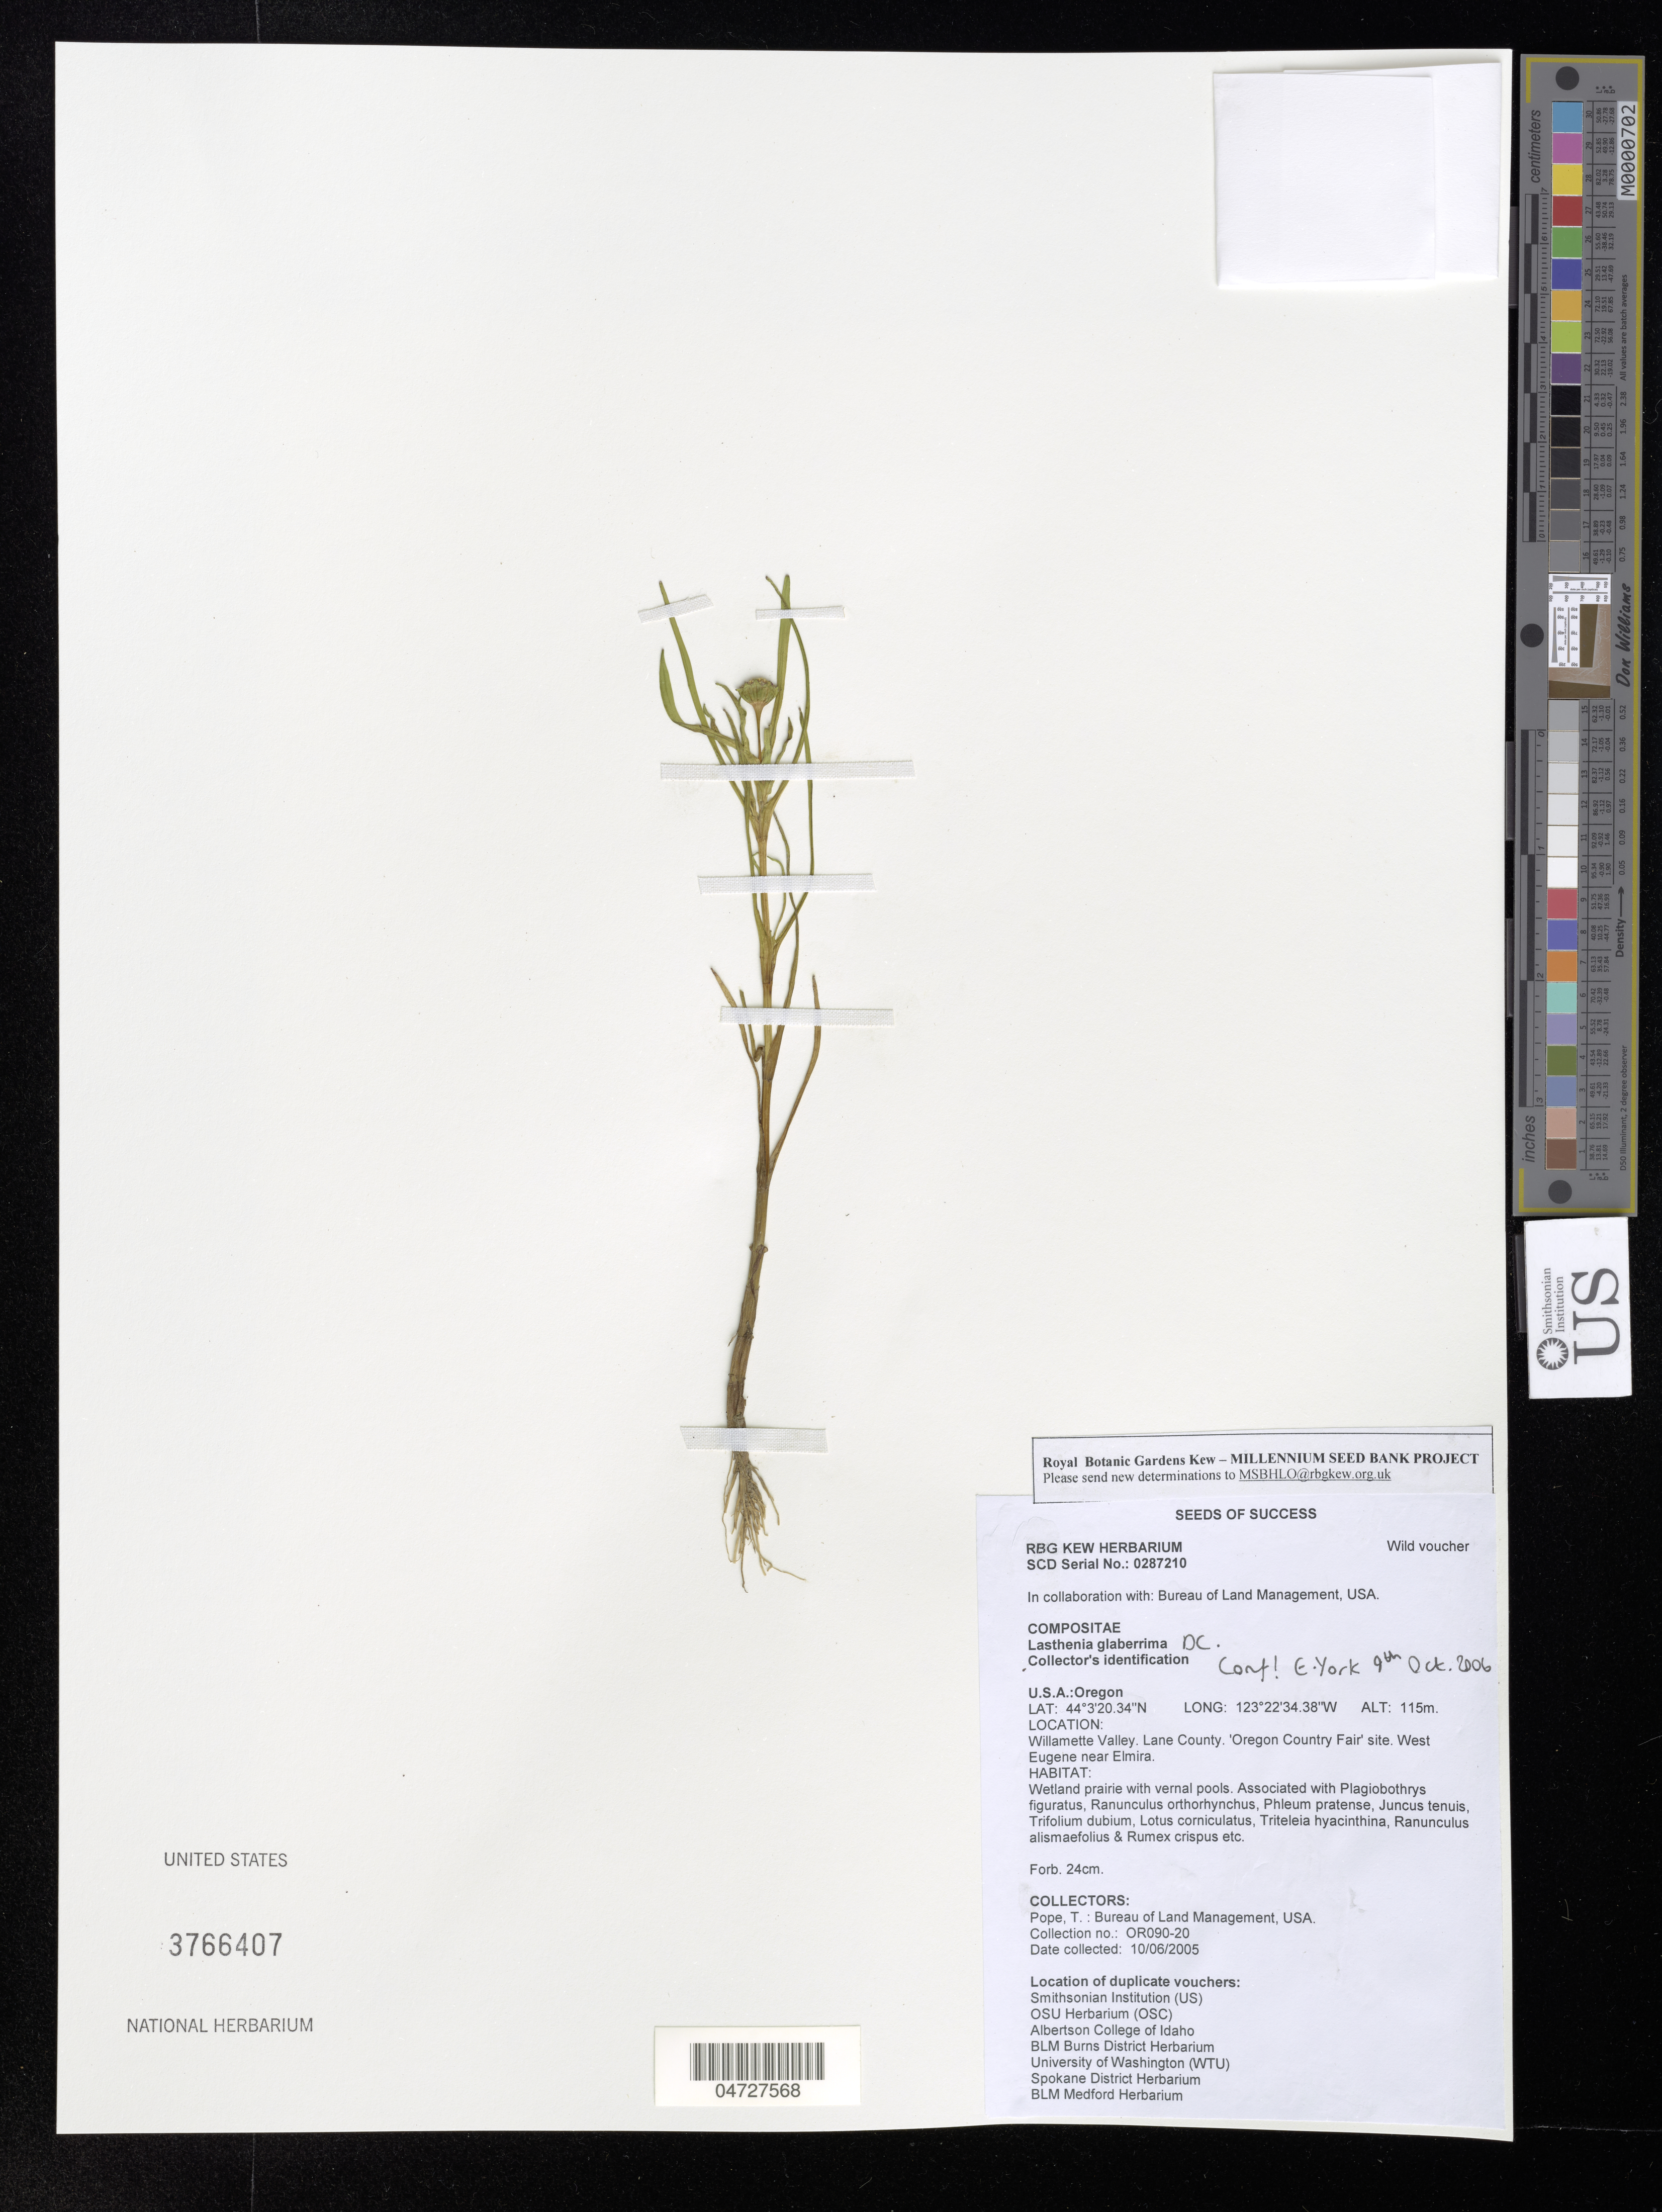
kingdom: Plantae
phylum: Tracheophyta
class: Magnoliopsida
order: Asterales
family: Asteraceae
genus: Lasthenia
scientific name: Lasthenia glaberrima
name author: DC.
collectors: T. Pope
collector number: OR090-20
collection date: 2005-06-10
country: United States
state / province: Oregon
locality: Willamette Valley Lane County. 'Oregon Country Fair' site. West Eugene near Elmira.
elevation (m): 115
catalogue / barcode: US 3766407